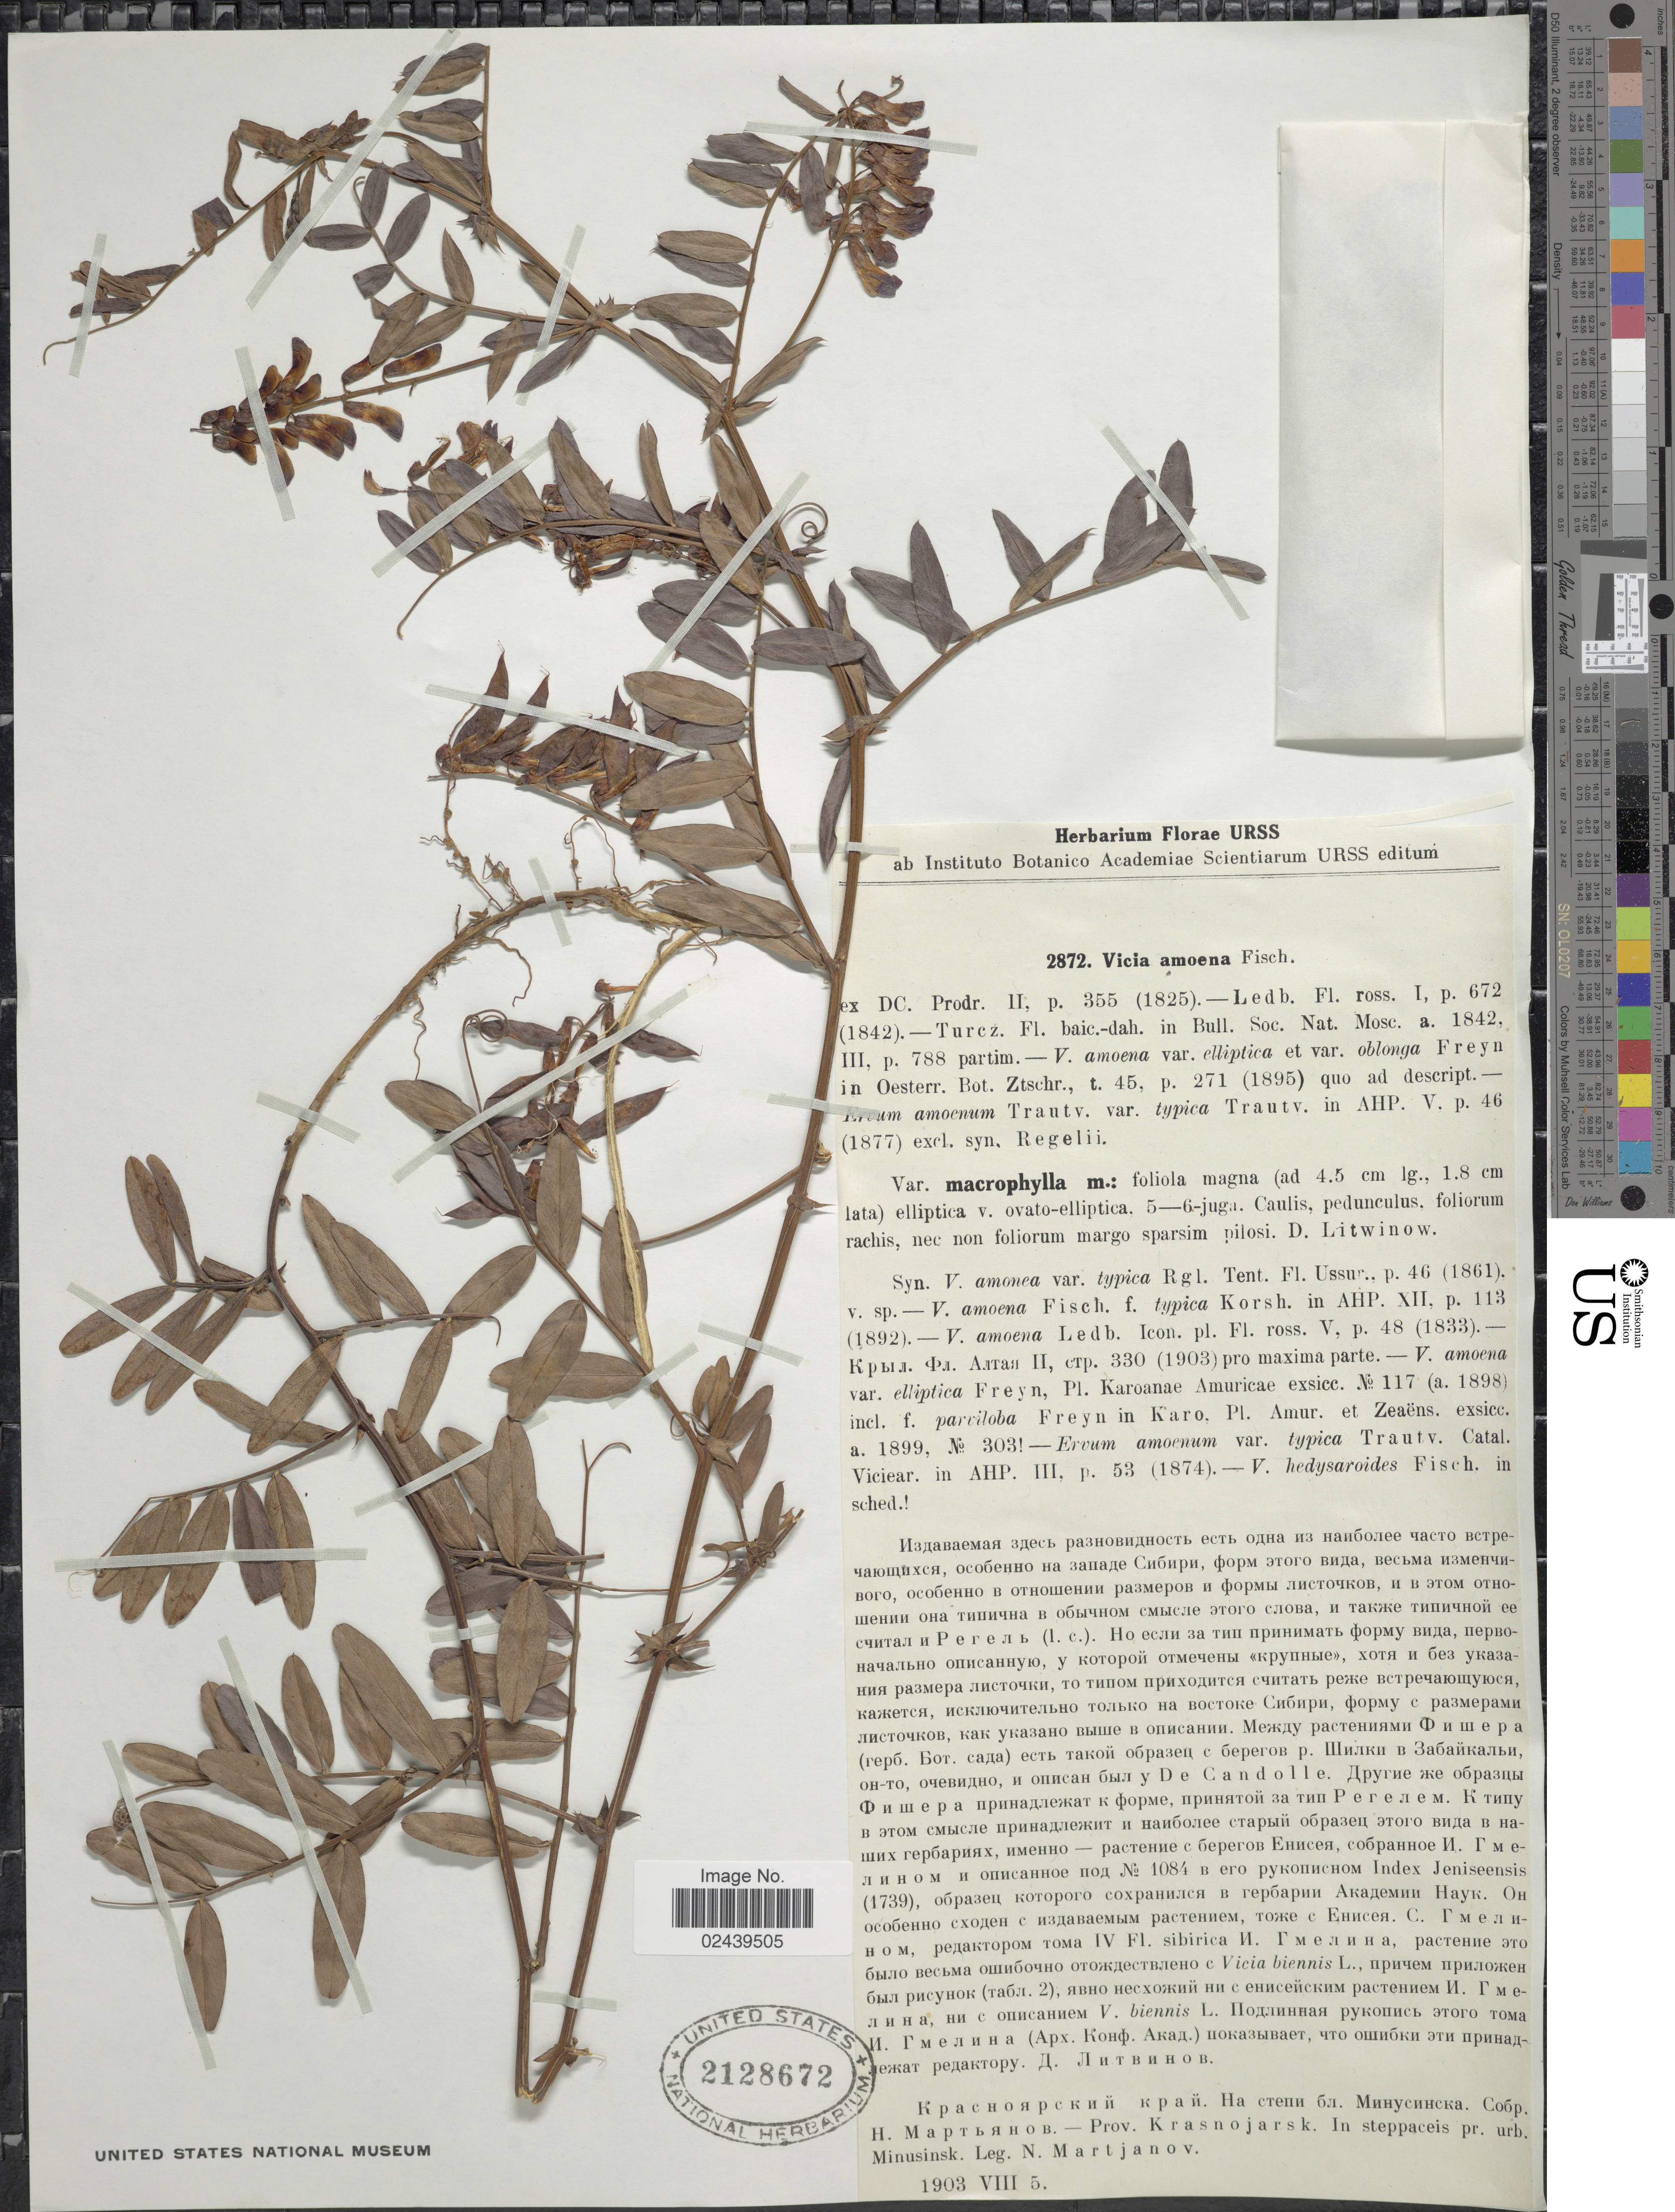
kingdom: Plantae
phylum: Tracheophyta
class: Magnoliopsida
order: Fabales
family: Fabaceae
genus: Vicia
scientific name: Vicia amoena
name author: Fisch. ex Ser.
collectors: N. Martjanov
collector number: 2872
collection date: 1903-08-05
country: Russian Federation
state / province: Krasnoyarsk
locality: Prov. Krasnojarsk, In steppaceis pr. urb. Minusinsk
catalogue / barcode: US 2128672